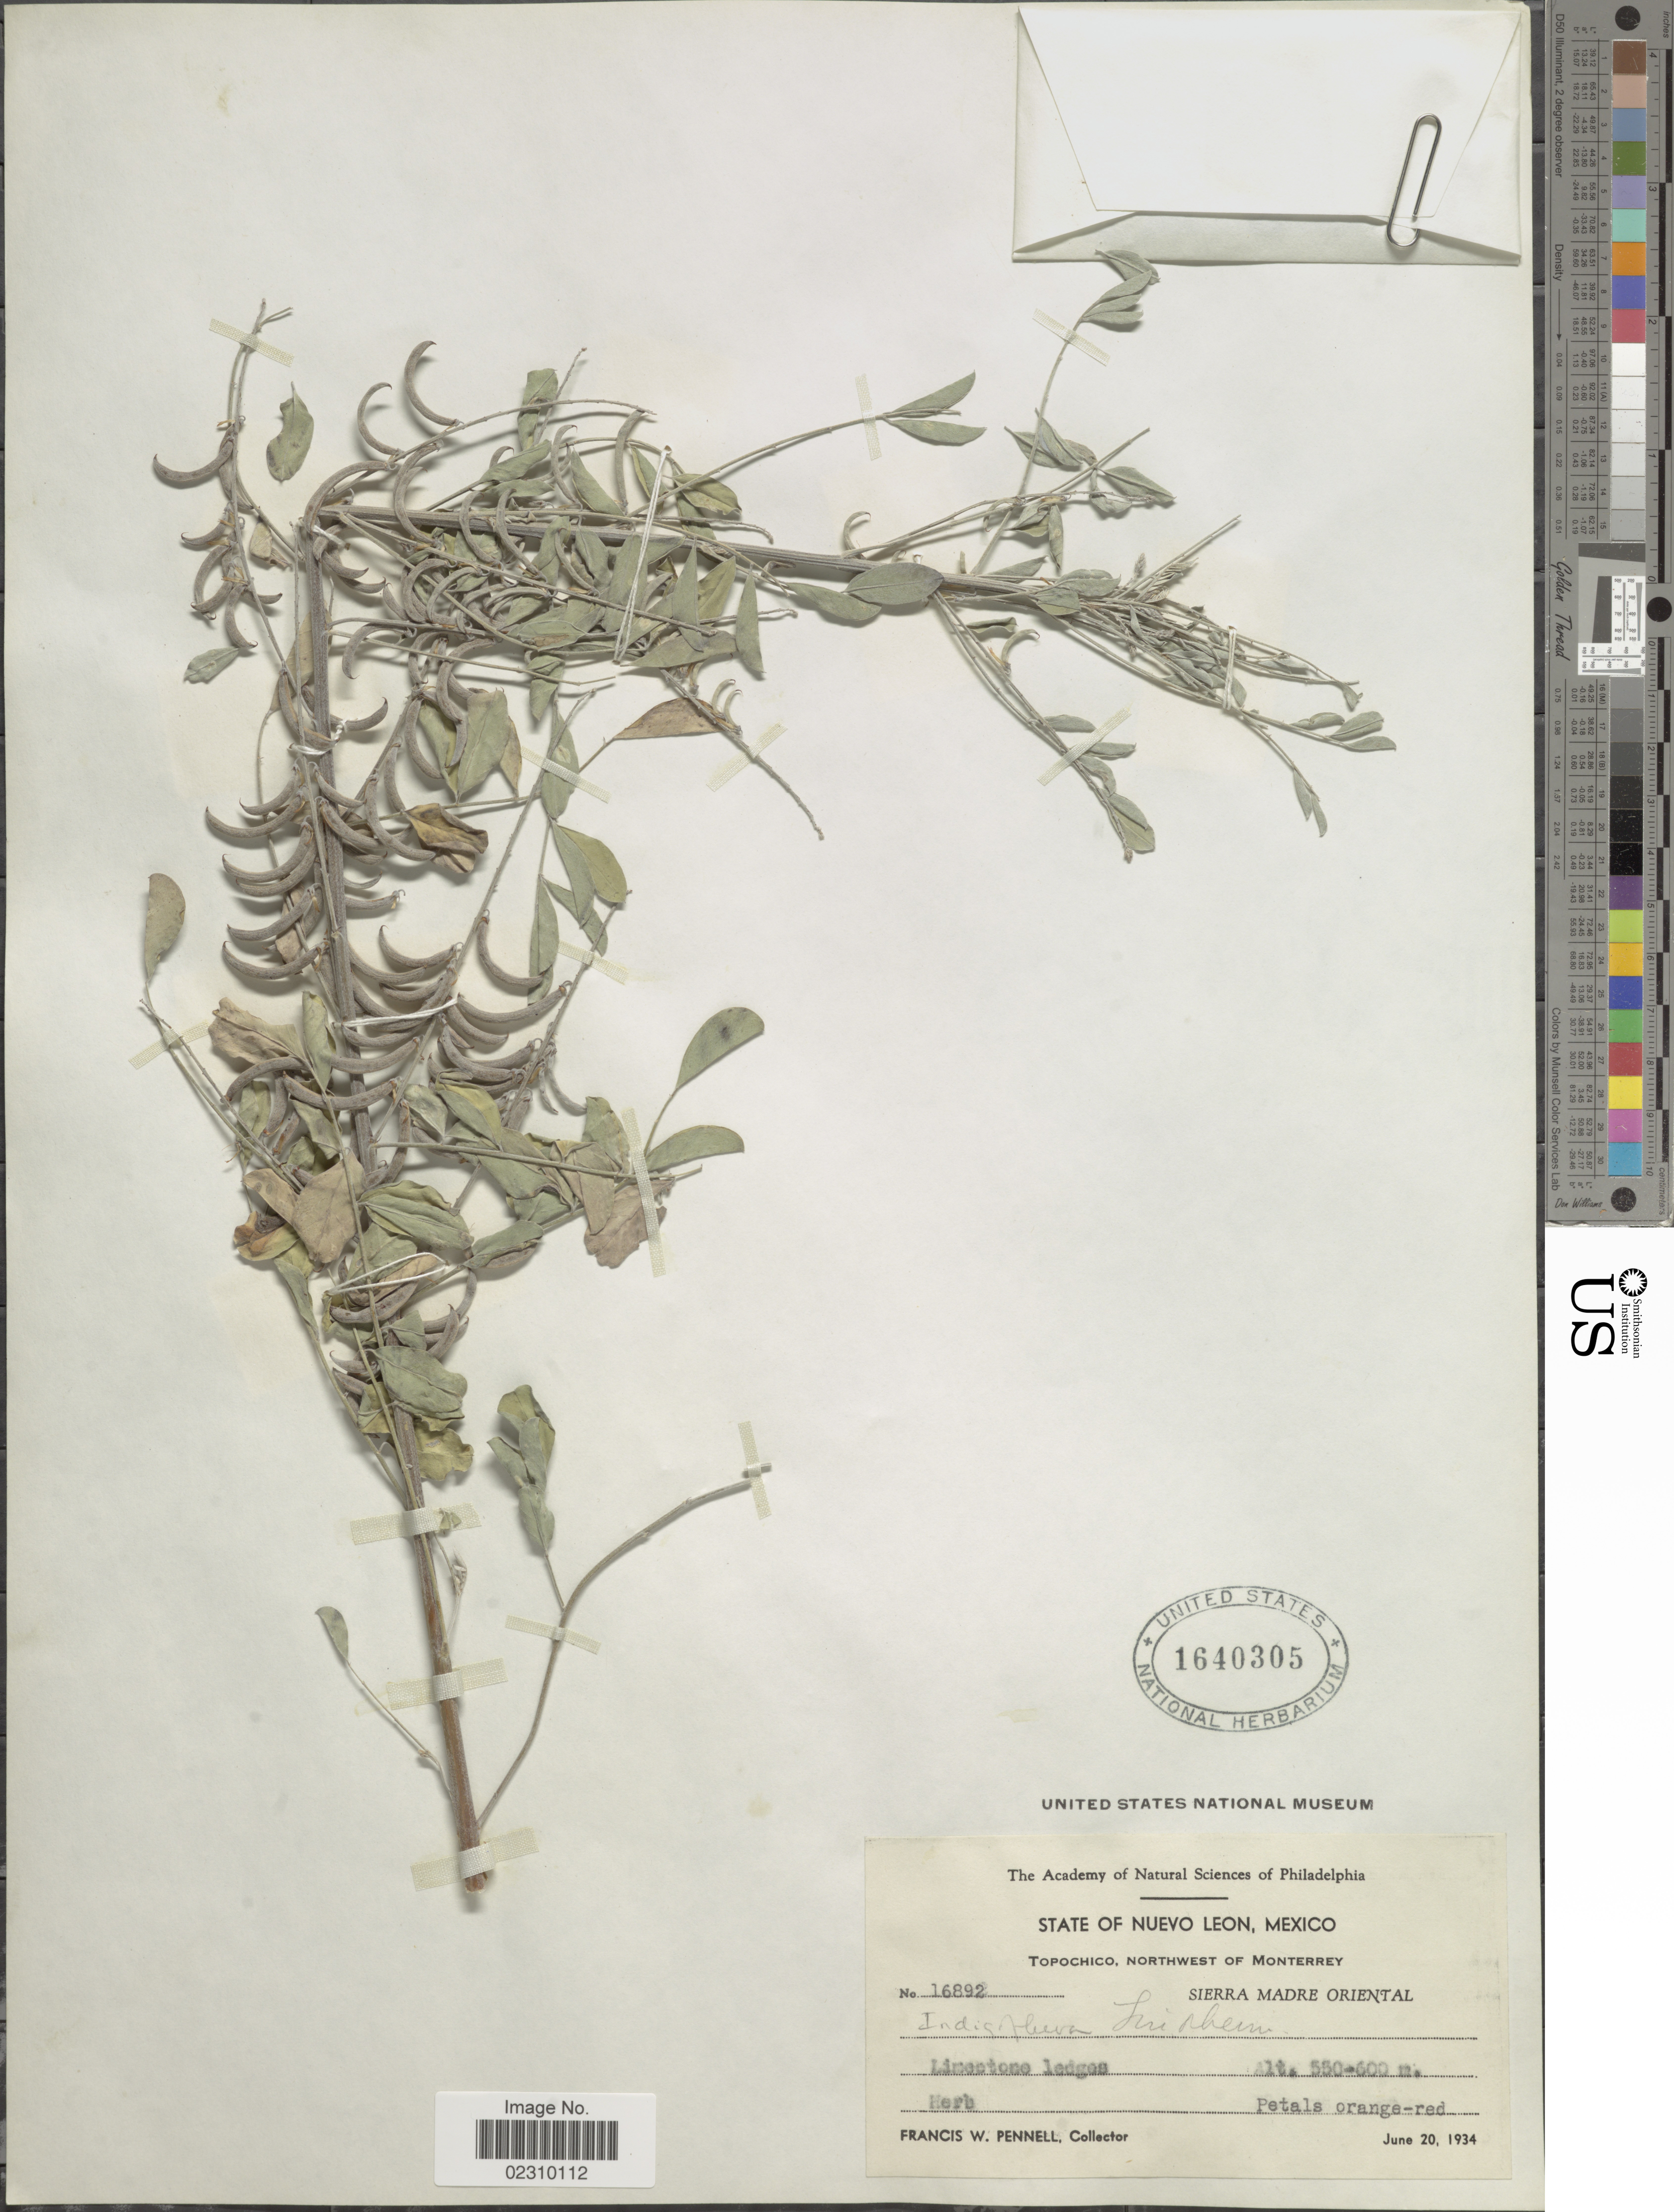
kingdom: Plantae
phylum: Tracheophyta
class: Magnoliopsida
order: Fabales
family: Fabaceae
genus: Indigofera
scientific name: Indigofera sp.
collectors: F. W. Pennell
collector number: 16892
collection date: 1934-06-20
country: Mexico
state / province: Nuevo León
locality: Topochico, northwest of Monterrey, Sierra Madre Oriental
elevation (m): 550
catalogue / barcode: US 1640305